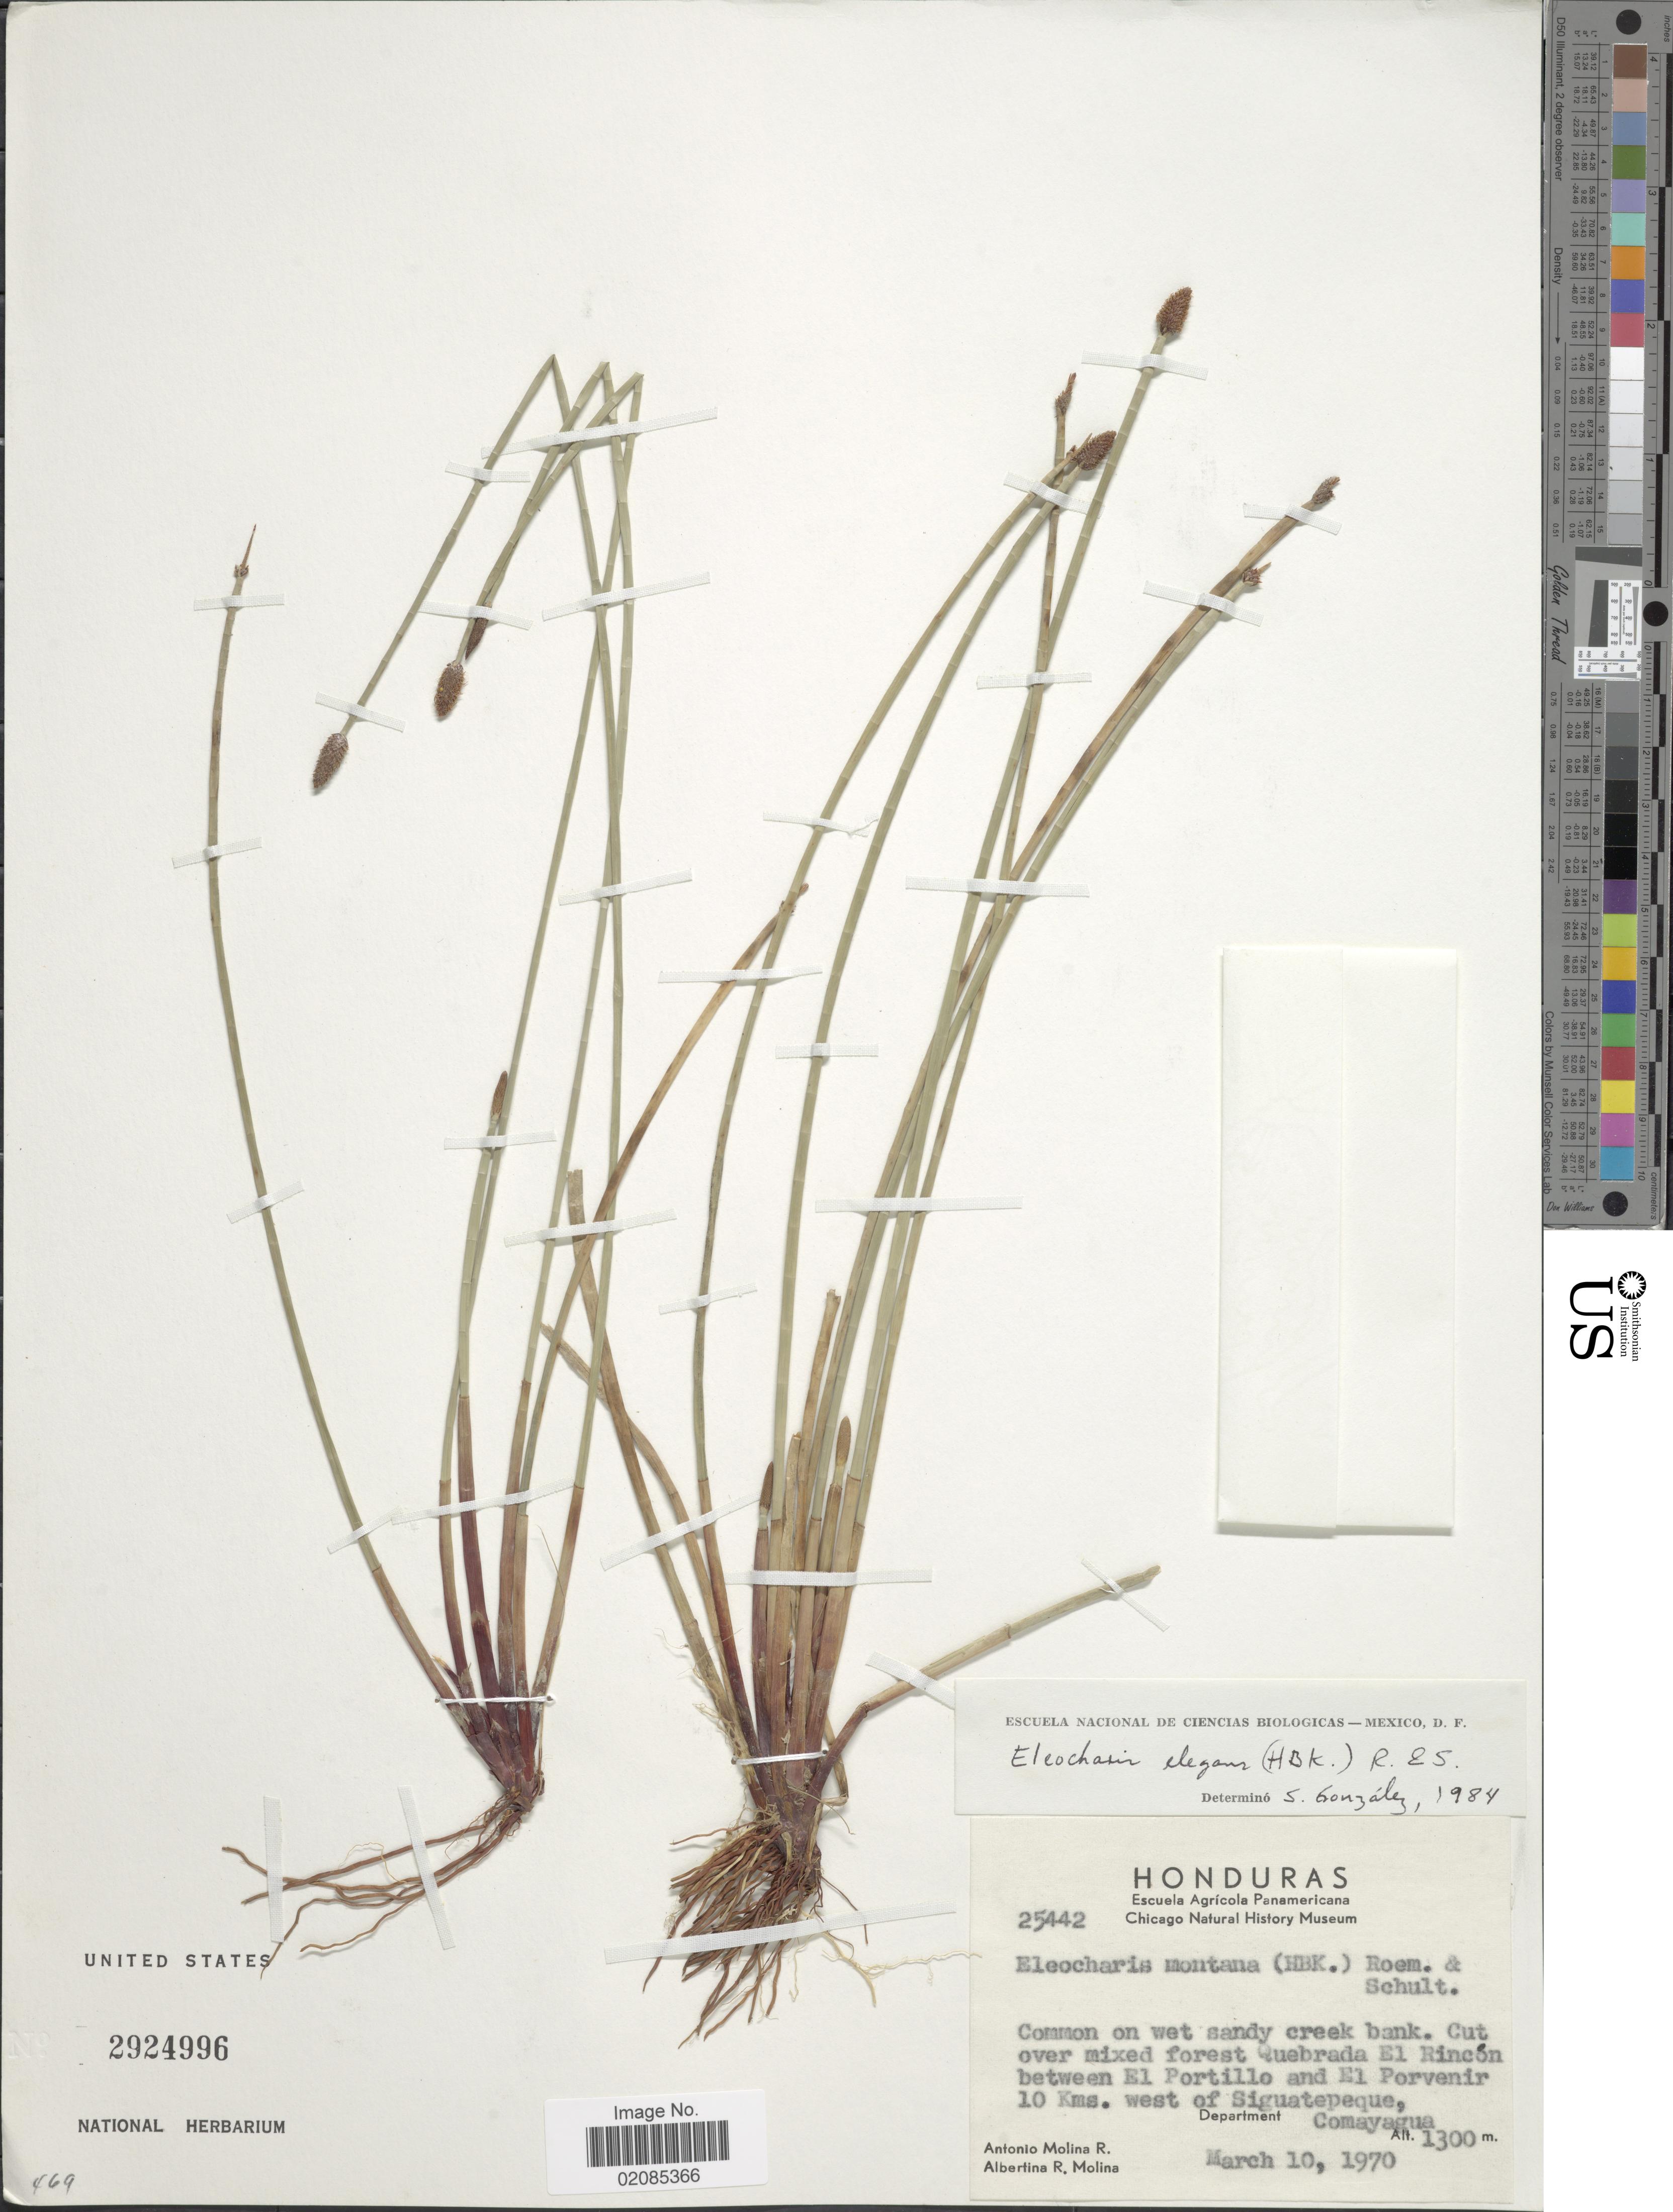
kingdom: Plantae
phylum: Tracheophyta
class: Liliopsida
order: Poales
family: Cyperaceae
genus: Eleocharis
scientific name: Eleocharis elegans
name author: (Kunth) Roem. & Schult.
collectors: A. Molina R. & A. R. Molina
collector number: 25442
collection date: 1970-03-10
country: Honduras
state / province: Comayagua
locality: Quebrada El Rincon between El Portillp and El Porvenir 10 Kms. west of Siguatepeque, Department Comayagua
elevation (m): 1300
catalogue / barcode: US 2924996